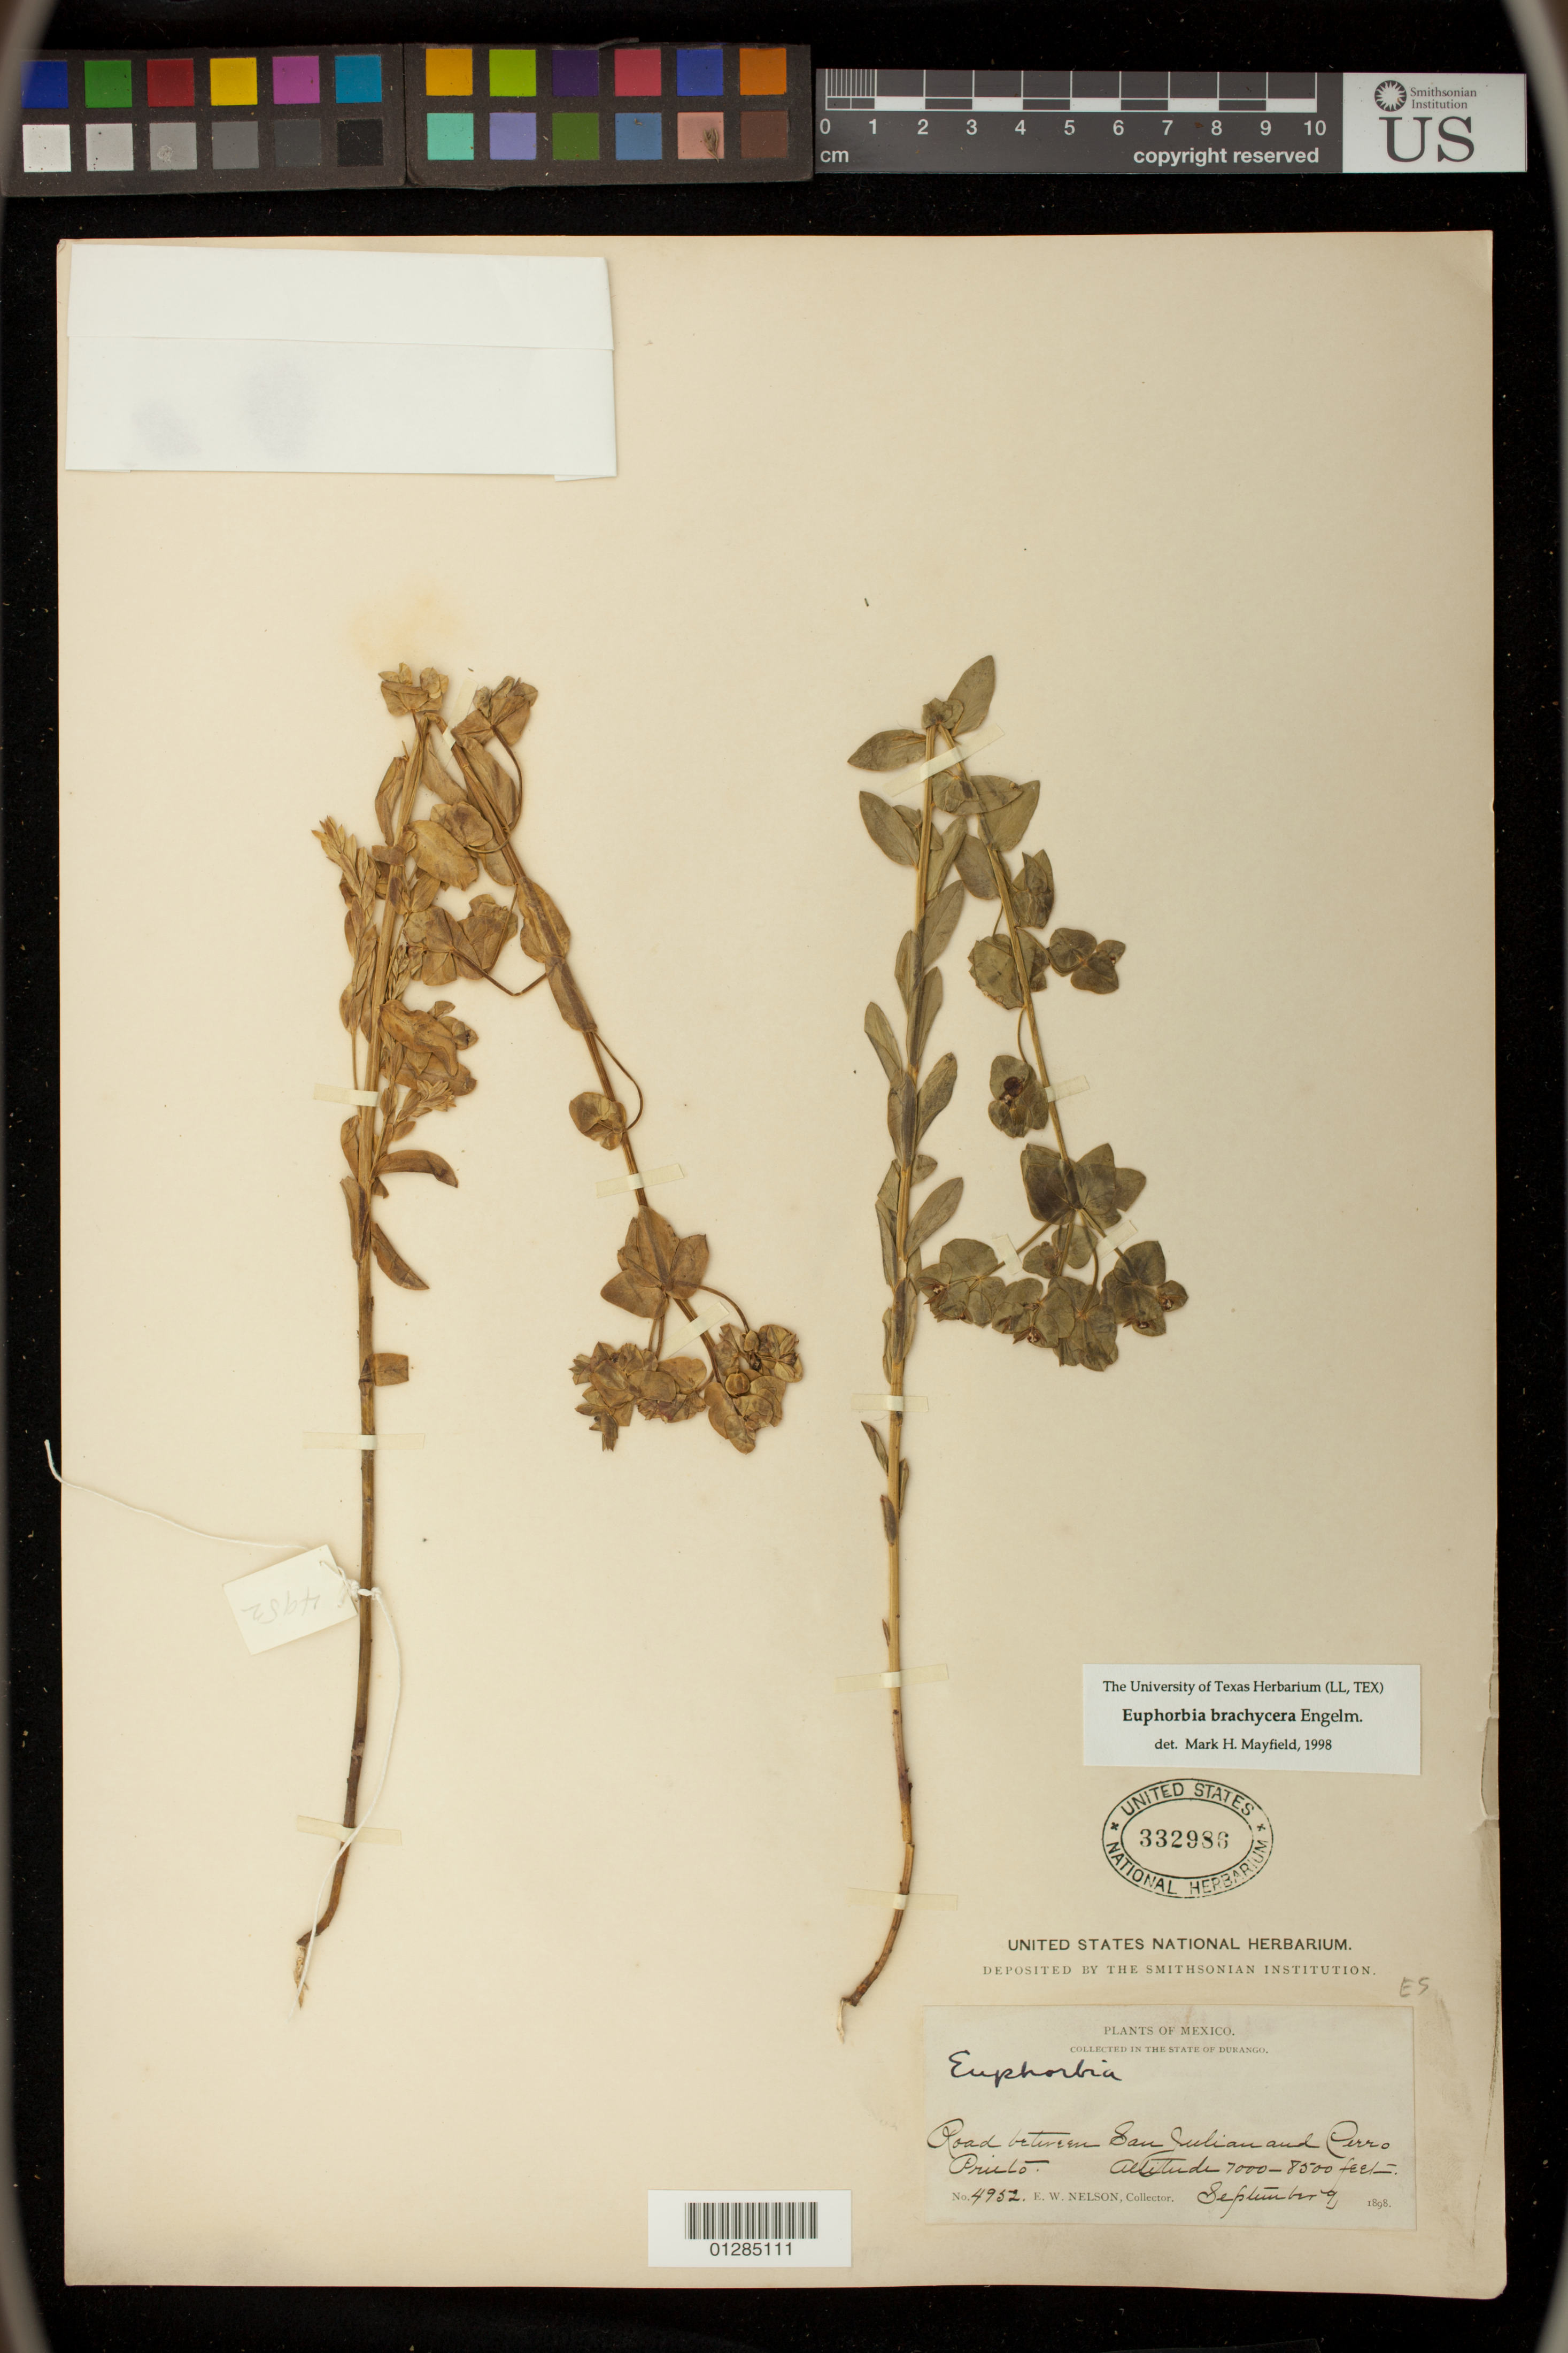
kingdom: Plantae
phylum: Tracheophyta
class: Magnoliopsida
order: Malpighiales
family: Euphorbiaceae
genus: Euphorbia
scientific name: Euphorbia brachycera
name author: Engelm. in Emory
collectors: E. W. Nelson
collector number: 4952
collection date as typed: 09 Sep 1898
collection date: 1898-09-09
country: Mexico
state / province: Durango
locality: Road between San Julian and Cerro Prieto.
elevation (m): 2134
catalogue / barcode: US 332986